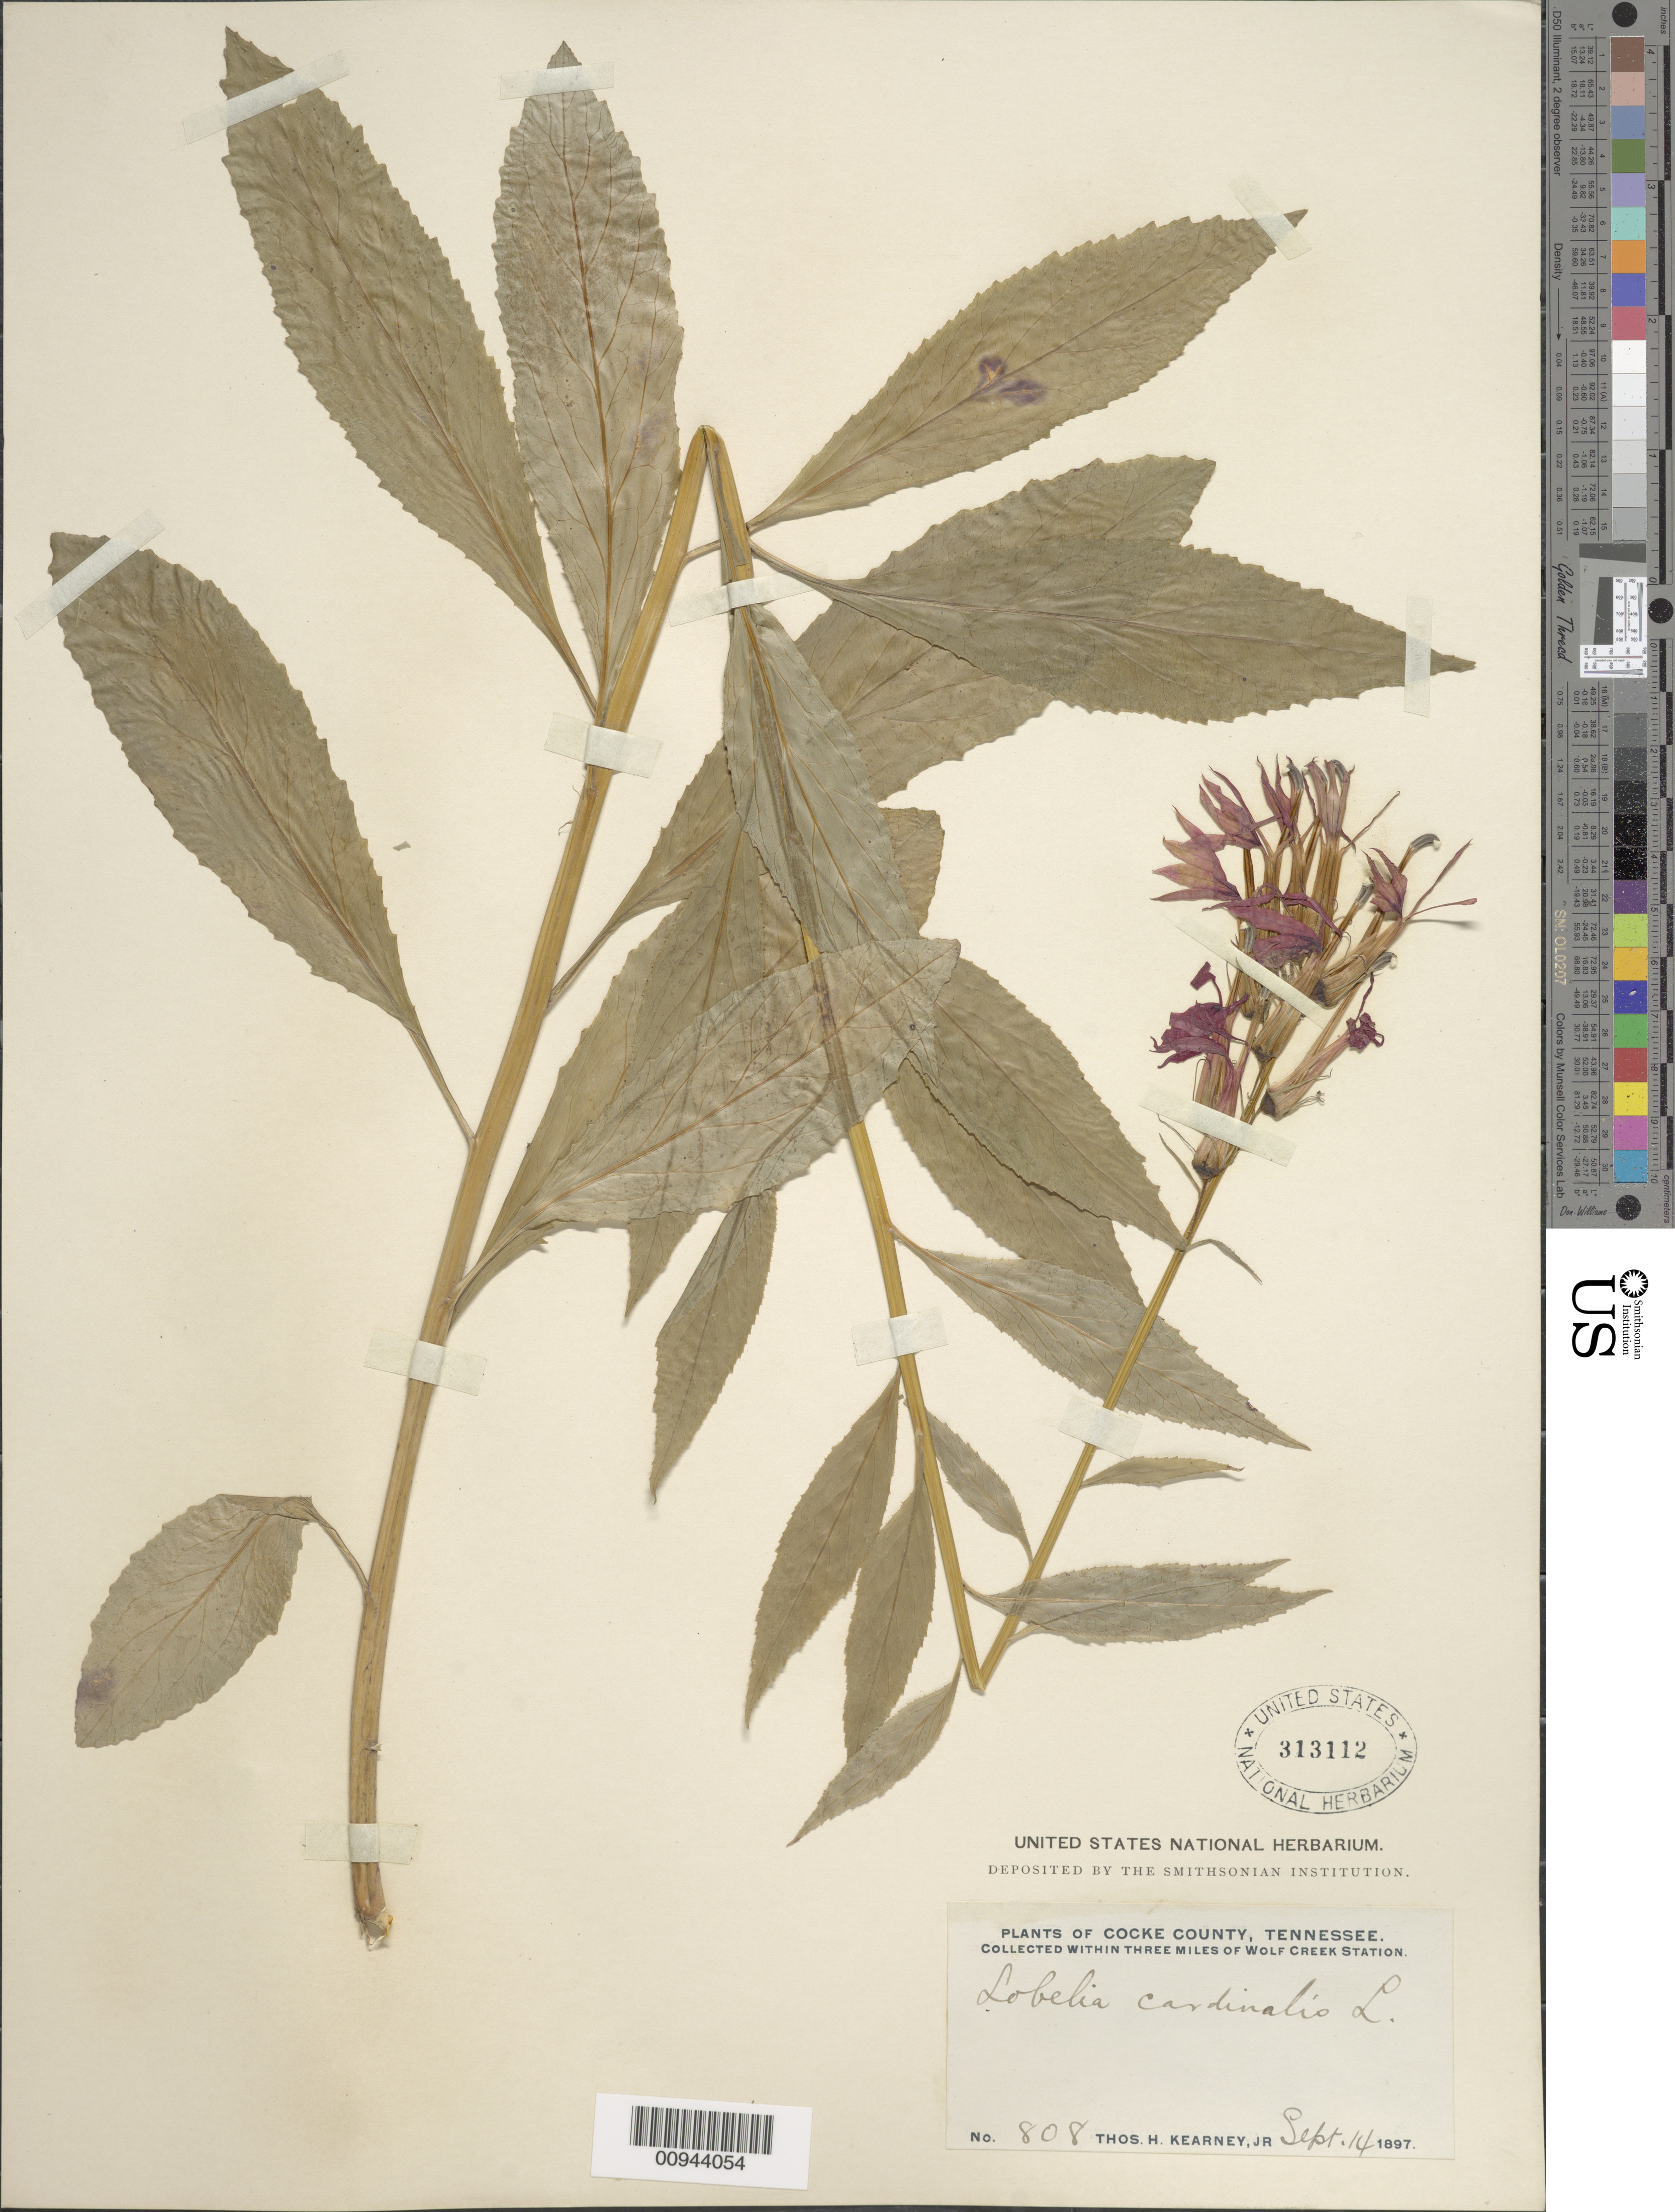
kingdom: Plantae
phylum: Tracheophyta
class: Magnoliopsida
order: Asterales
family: Campanulaceae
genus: Lobelia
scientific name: Lobelia cardinalis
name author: L.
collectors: T. H. Kearney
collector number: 808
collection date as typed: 14 Sep 1897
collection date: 1897-09-14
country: United States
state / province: Tennessee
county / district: Cocke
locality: Within 3 miles of Wolf Creek Station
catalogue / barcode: US 313112